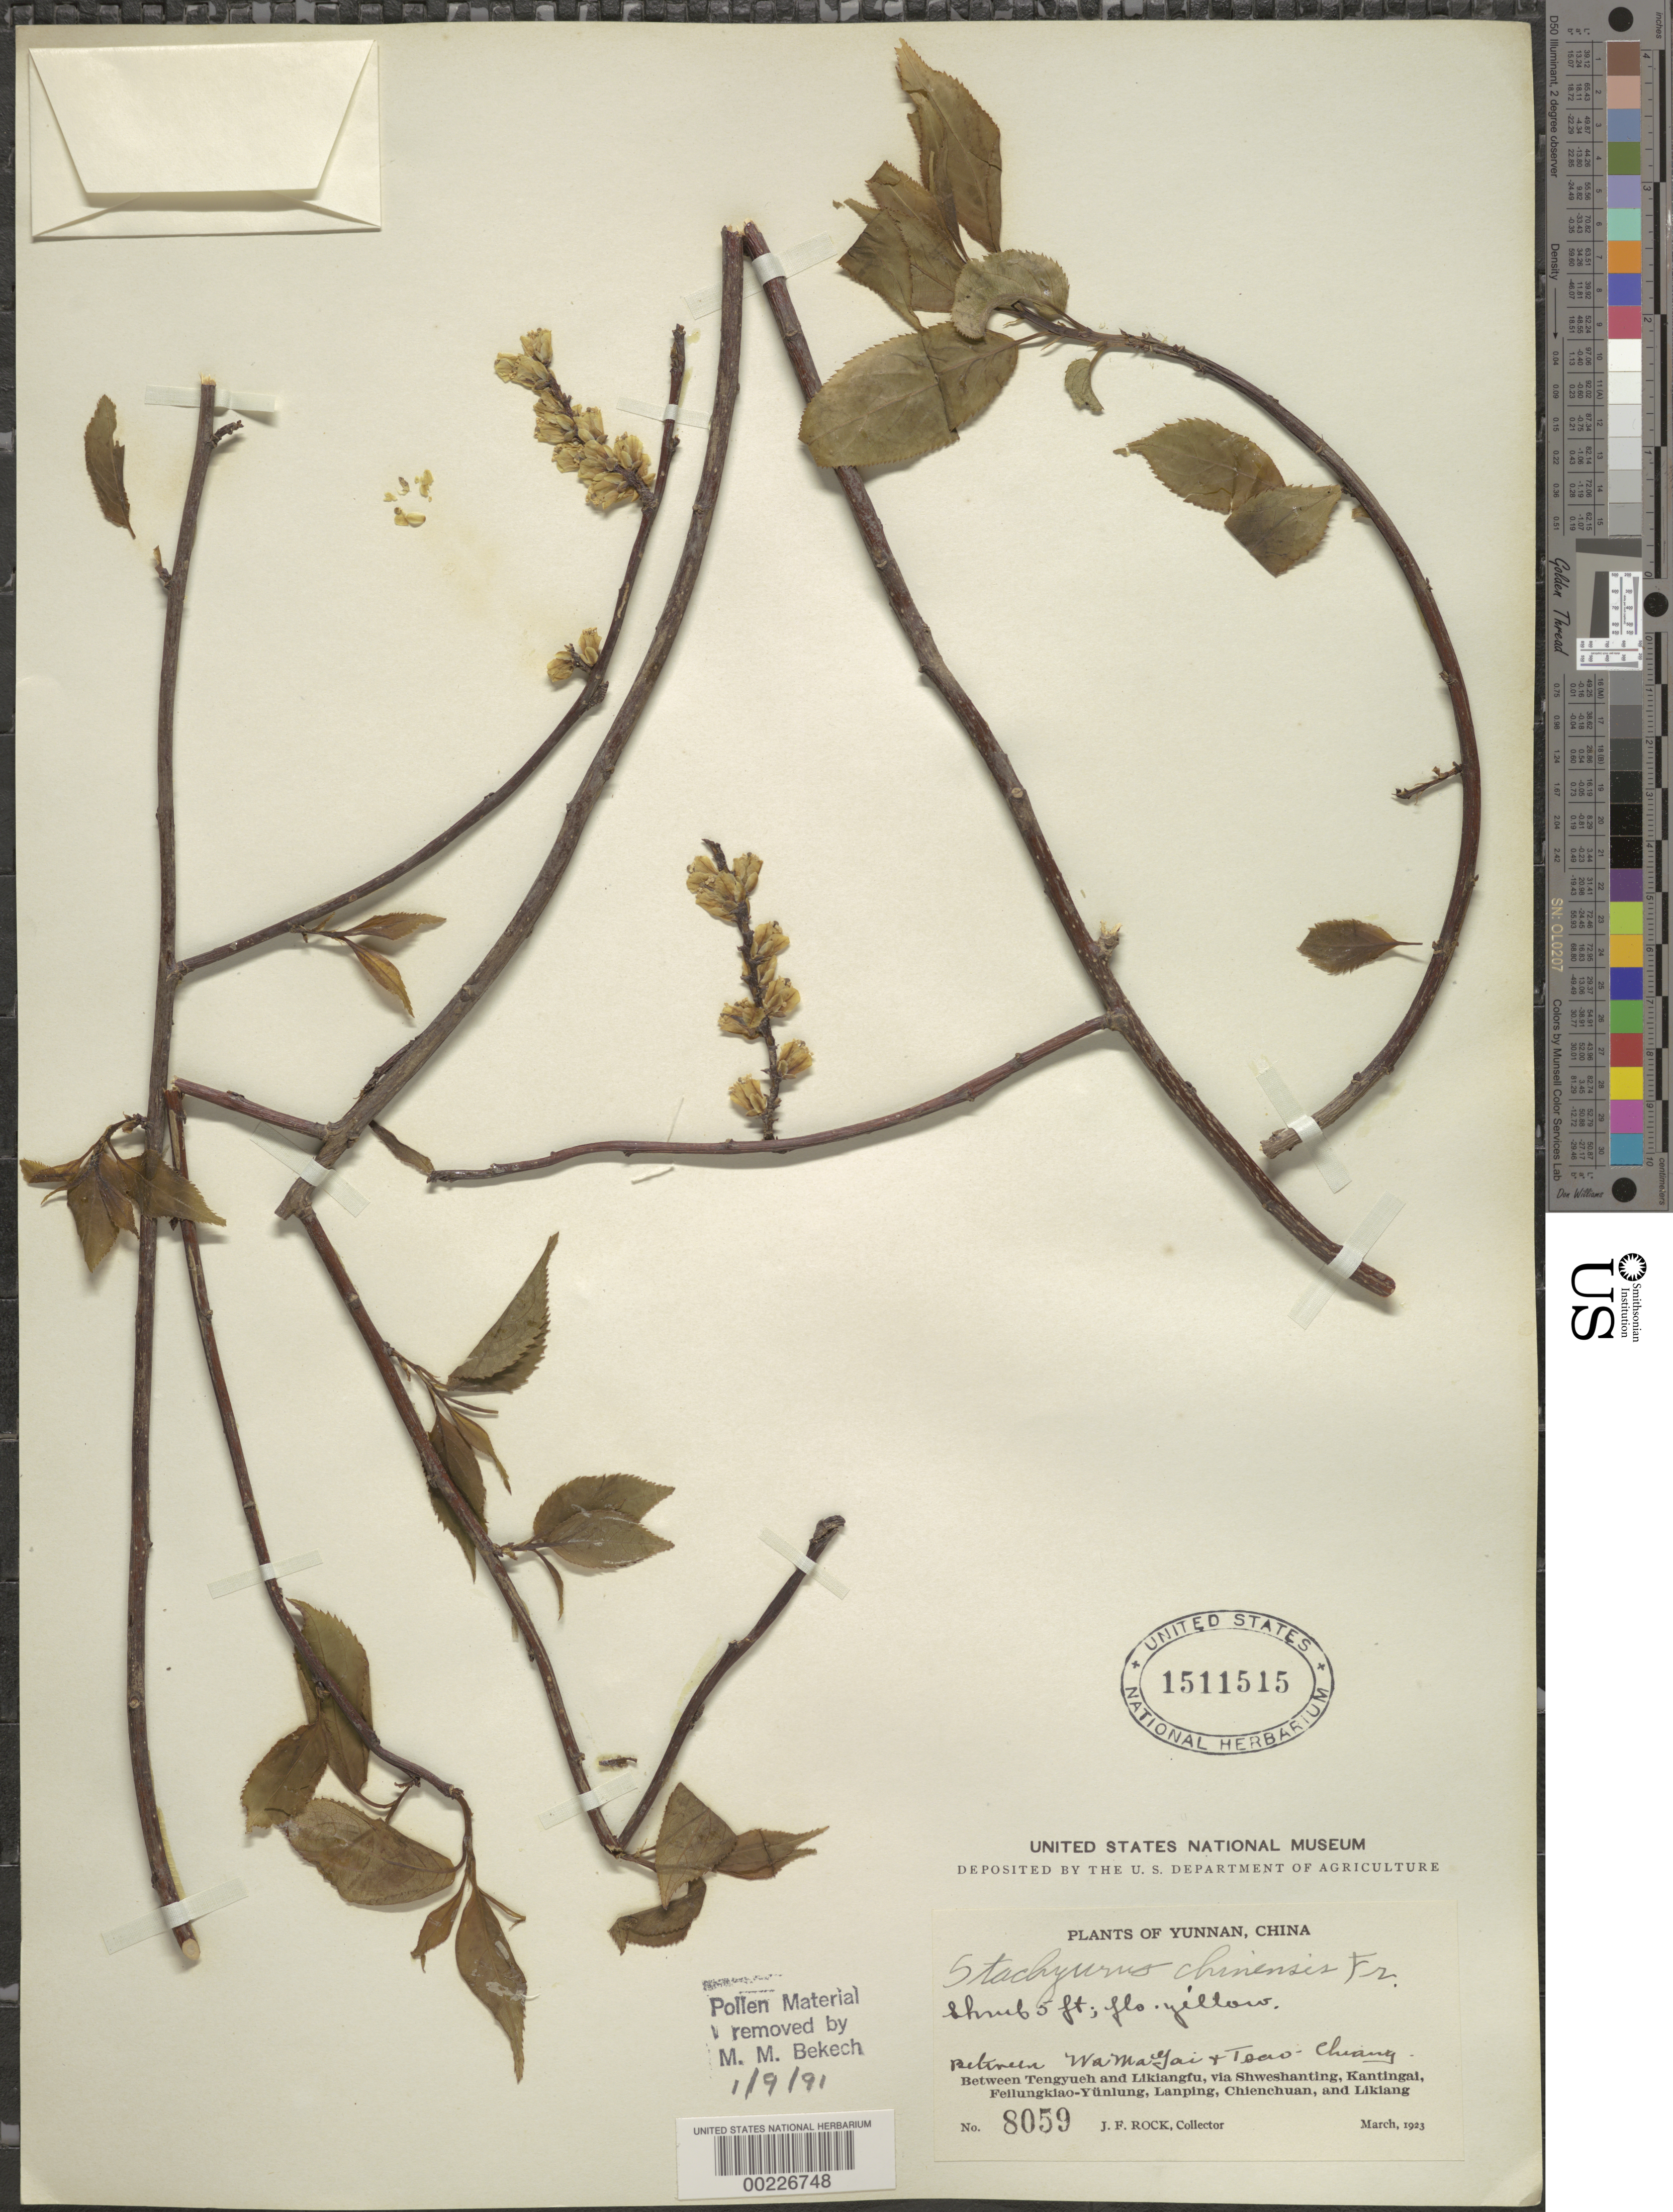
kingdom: Plantae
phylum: Tracheophyta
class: Magnoliopsida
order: Crossosomatales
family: Stachyuraceae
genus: Stachyurus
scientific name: Stachyurus chinensis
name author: Franch.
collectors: J. F. Rock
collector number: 8059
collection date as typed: Mar 1923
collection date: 1923-03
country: China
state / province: Yunnan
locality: Between wa ma gai & toao-chiang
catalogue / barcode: US 1511515